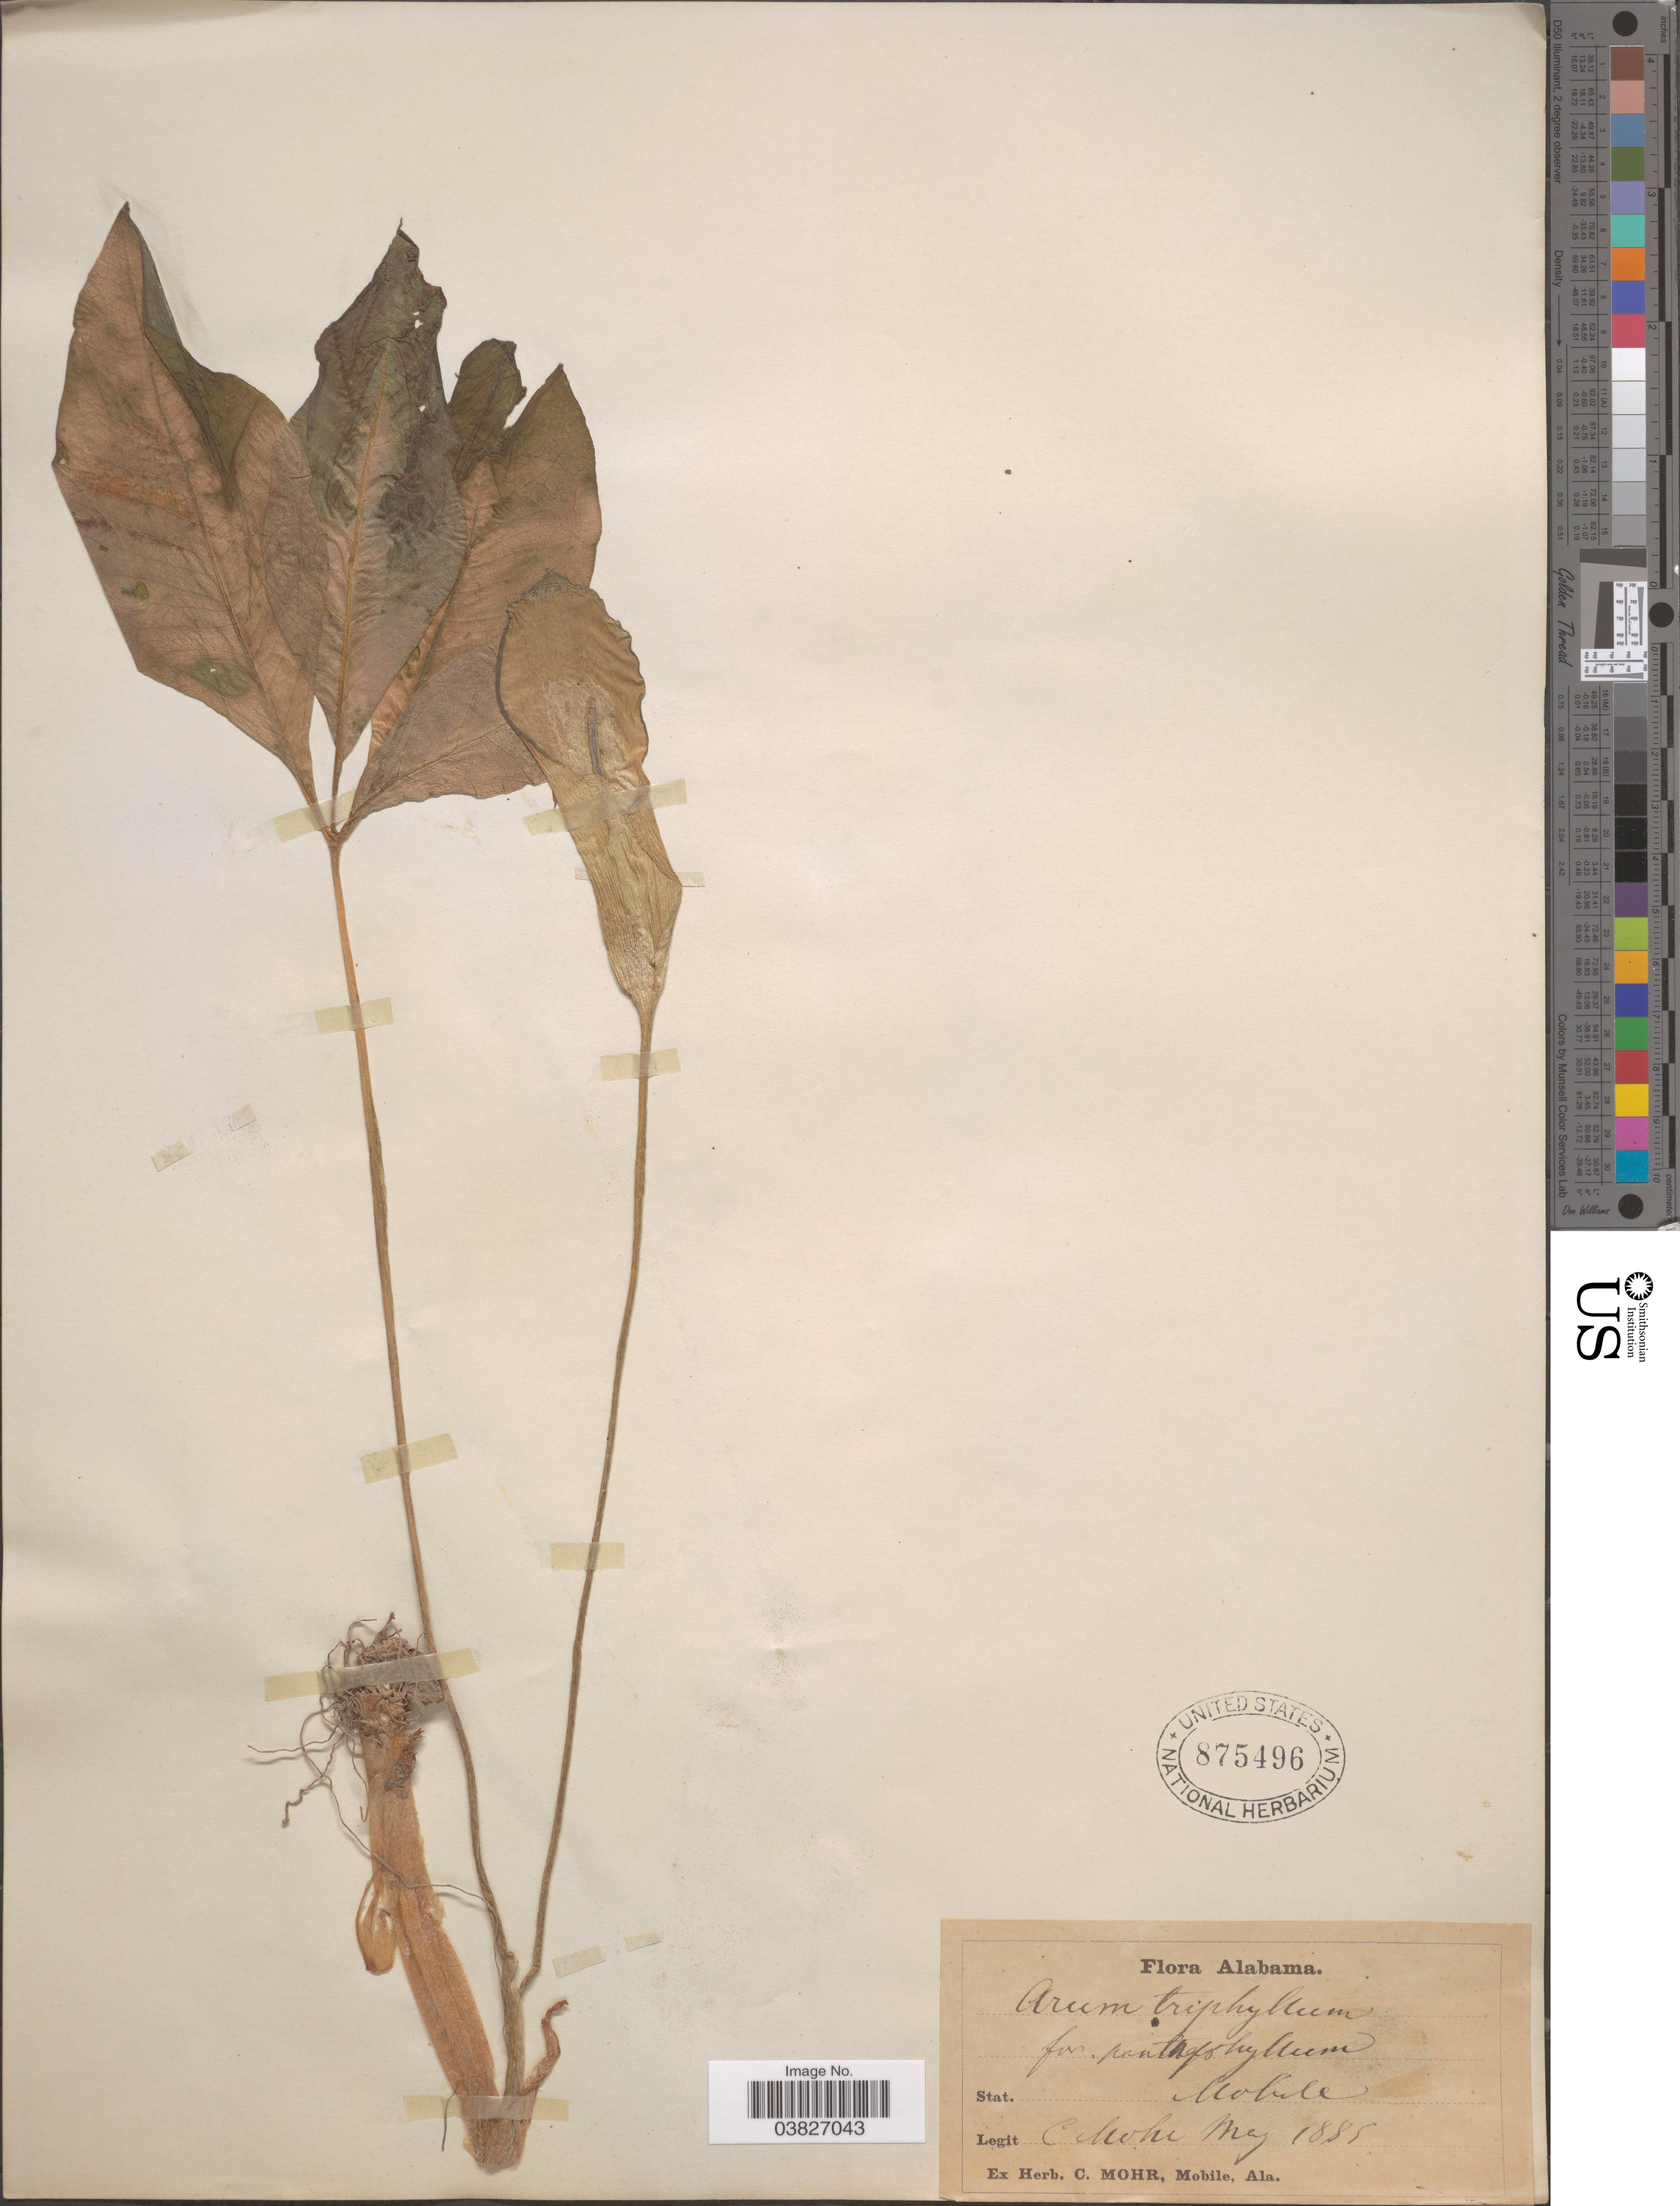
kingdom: Plantae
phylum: Tracheophyta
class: Liliopsida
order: Alismatales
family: Araceae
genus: Arisaema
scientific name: Arisaema quinatum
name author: (Nutt.) Schott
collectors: C. T. Mohr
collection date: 1885-05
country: United States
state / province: Alabama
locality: Mobile.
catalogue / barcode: US 875496